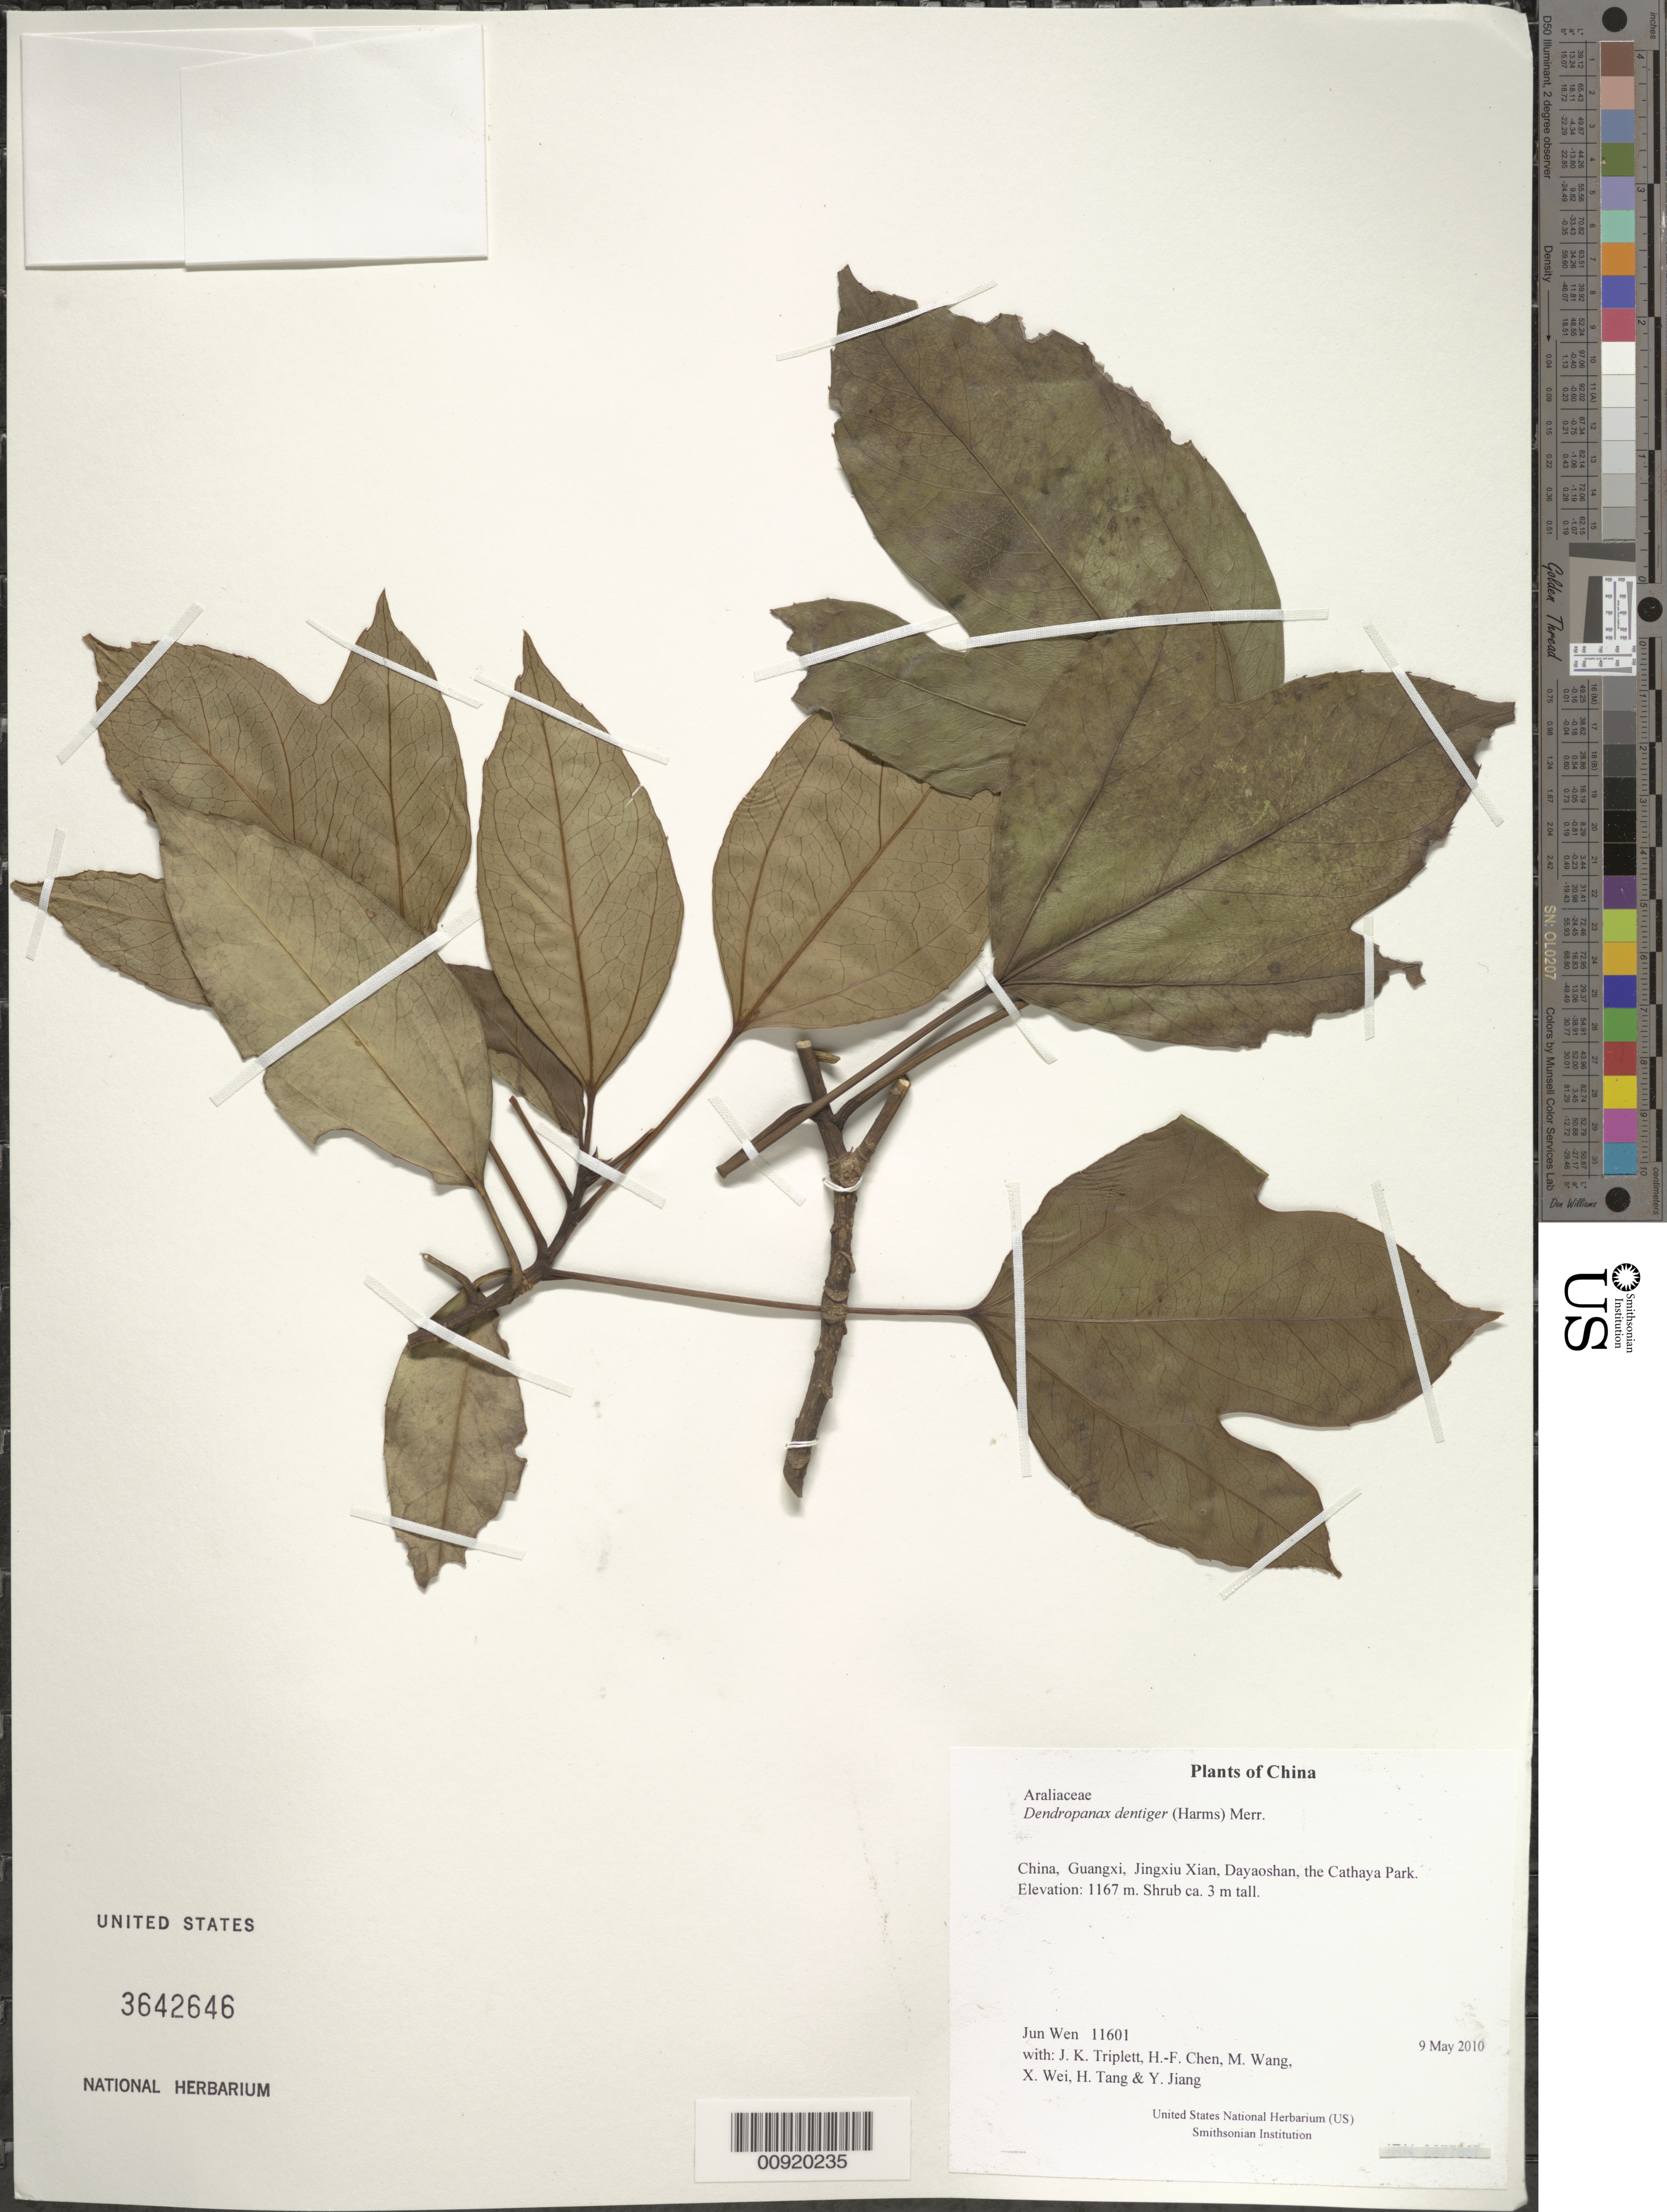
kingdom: Plantae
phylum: Tracheophyta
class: Magnoliopsida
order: Apiales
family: Araliaceae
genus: Dendropanax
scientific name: Dendropanax dentigerus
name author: (Harms) Merr.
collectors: J. Wen, J. K. Triplett, H.-F. Chen, M. Wang, X. Wei, H. Tang & Y. Jiang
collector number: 11601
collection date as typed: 9 May 2010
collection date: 2010-05-09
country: China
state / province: Guangxi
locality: Jingxiu Xian, Dayaoshan, the Cathaya Park.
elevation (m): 1167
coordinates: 24 10.146 N, 110 14.146 E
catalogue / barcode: US 3642646